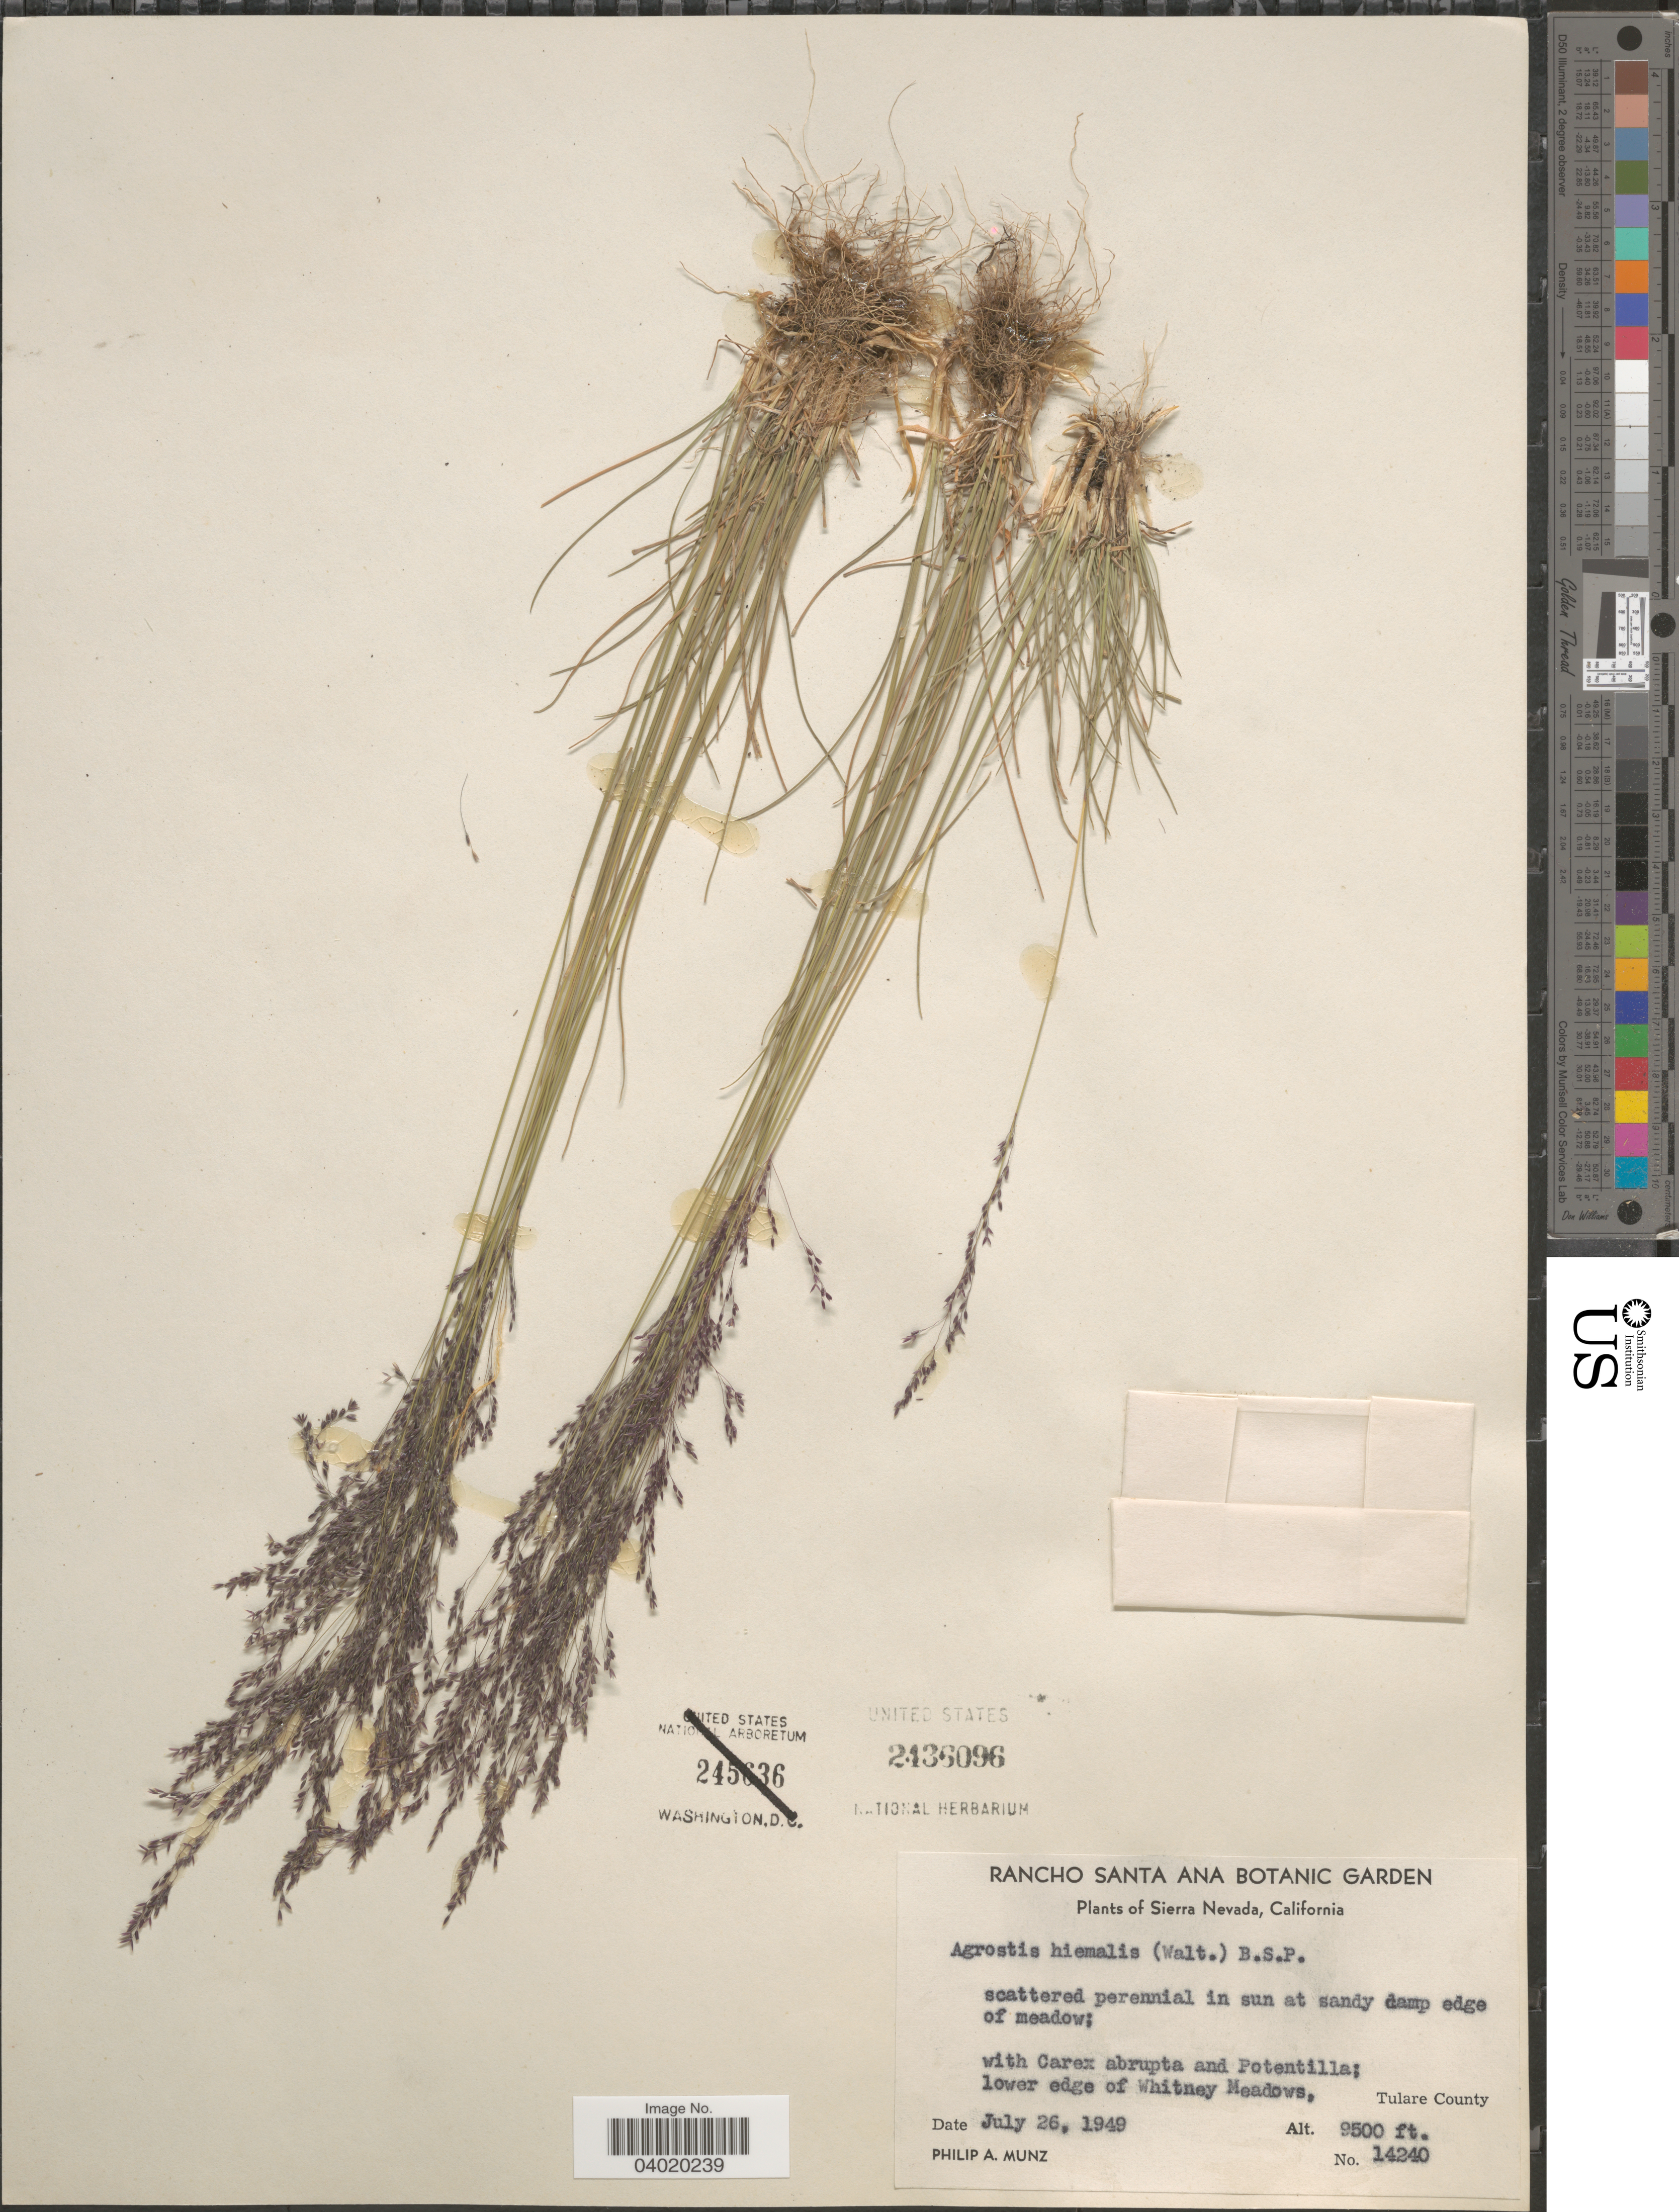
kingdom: Plantae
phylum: Tracheophyta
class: Liliopsida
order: Poales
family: Poaceae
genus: Agrostis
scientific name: Agrostis hyemalis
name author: (Walter) Britton et al.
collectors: P. A. Munz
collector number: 14240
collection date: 1949-07-26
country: United States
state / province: California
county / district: Tulare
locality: Sierra Nevada. Lower edge of Whitney Meadows, Tulare County.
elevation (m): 2896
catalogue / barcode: US 2436096